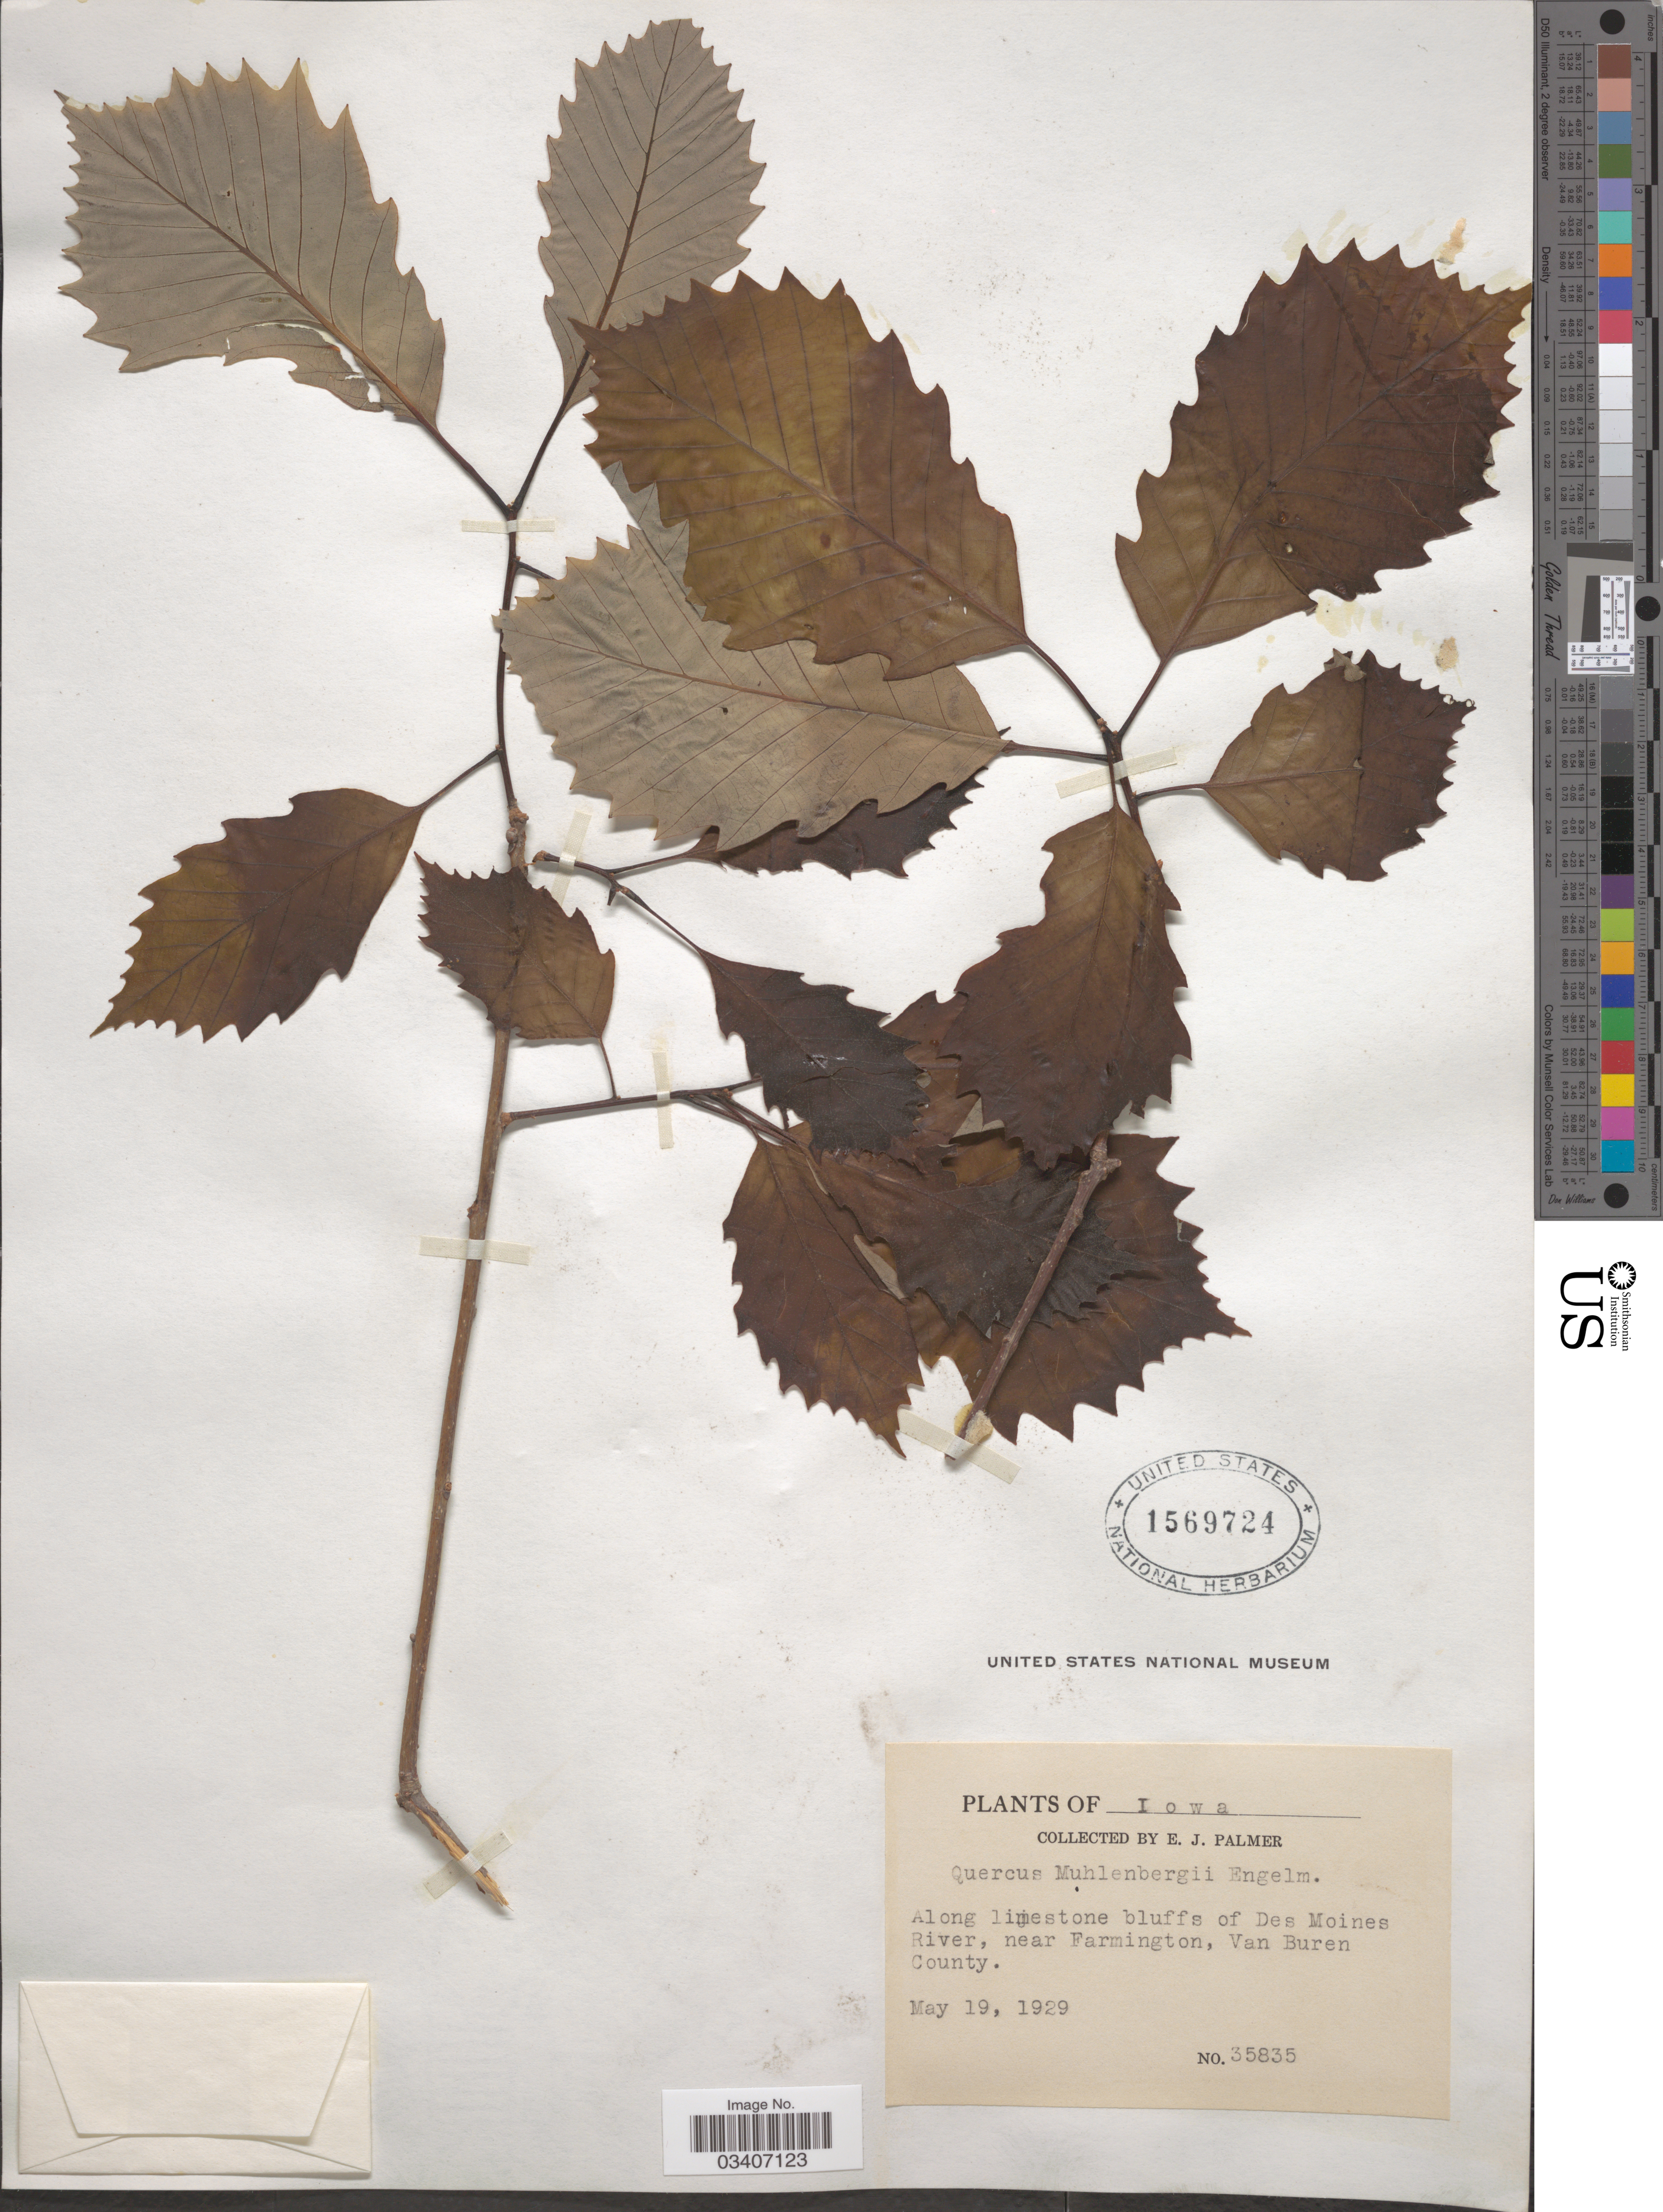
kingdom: Plantae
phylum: Tracheophyta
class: Magnoliopsida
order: Fagales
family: Fagaceae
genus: Quercus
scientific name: Quercus muehlenbergii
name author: Engelm.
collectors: E. J. Palmer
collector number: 35835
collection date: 1929-05-19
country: United States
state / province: Iowa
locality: Along limestone bluffs of Des Moines River, near Farmington, Van Buren County.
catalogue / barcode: US 1569724